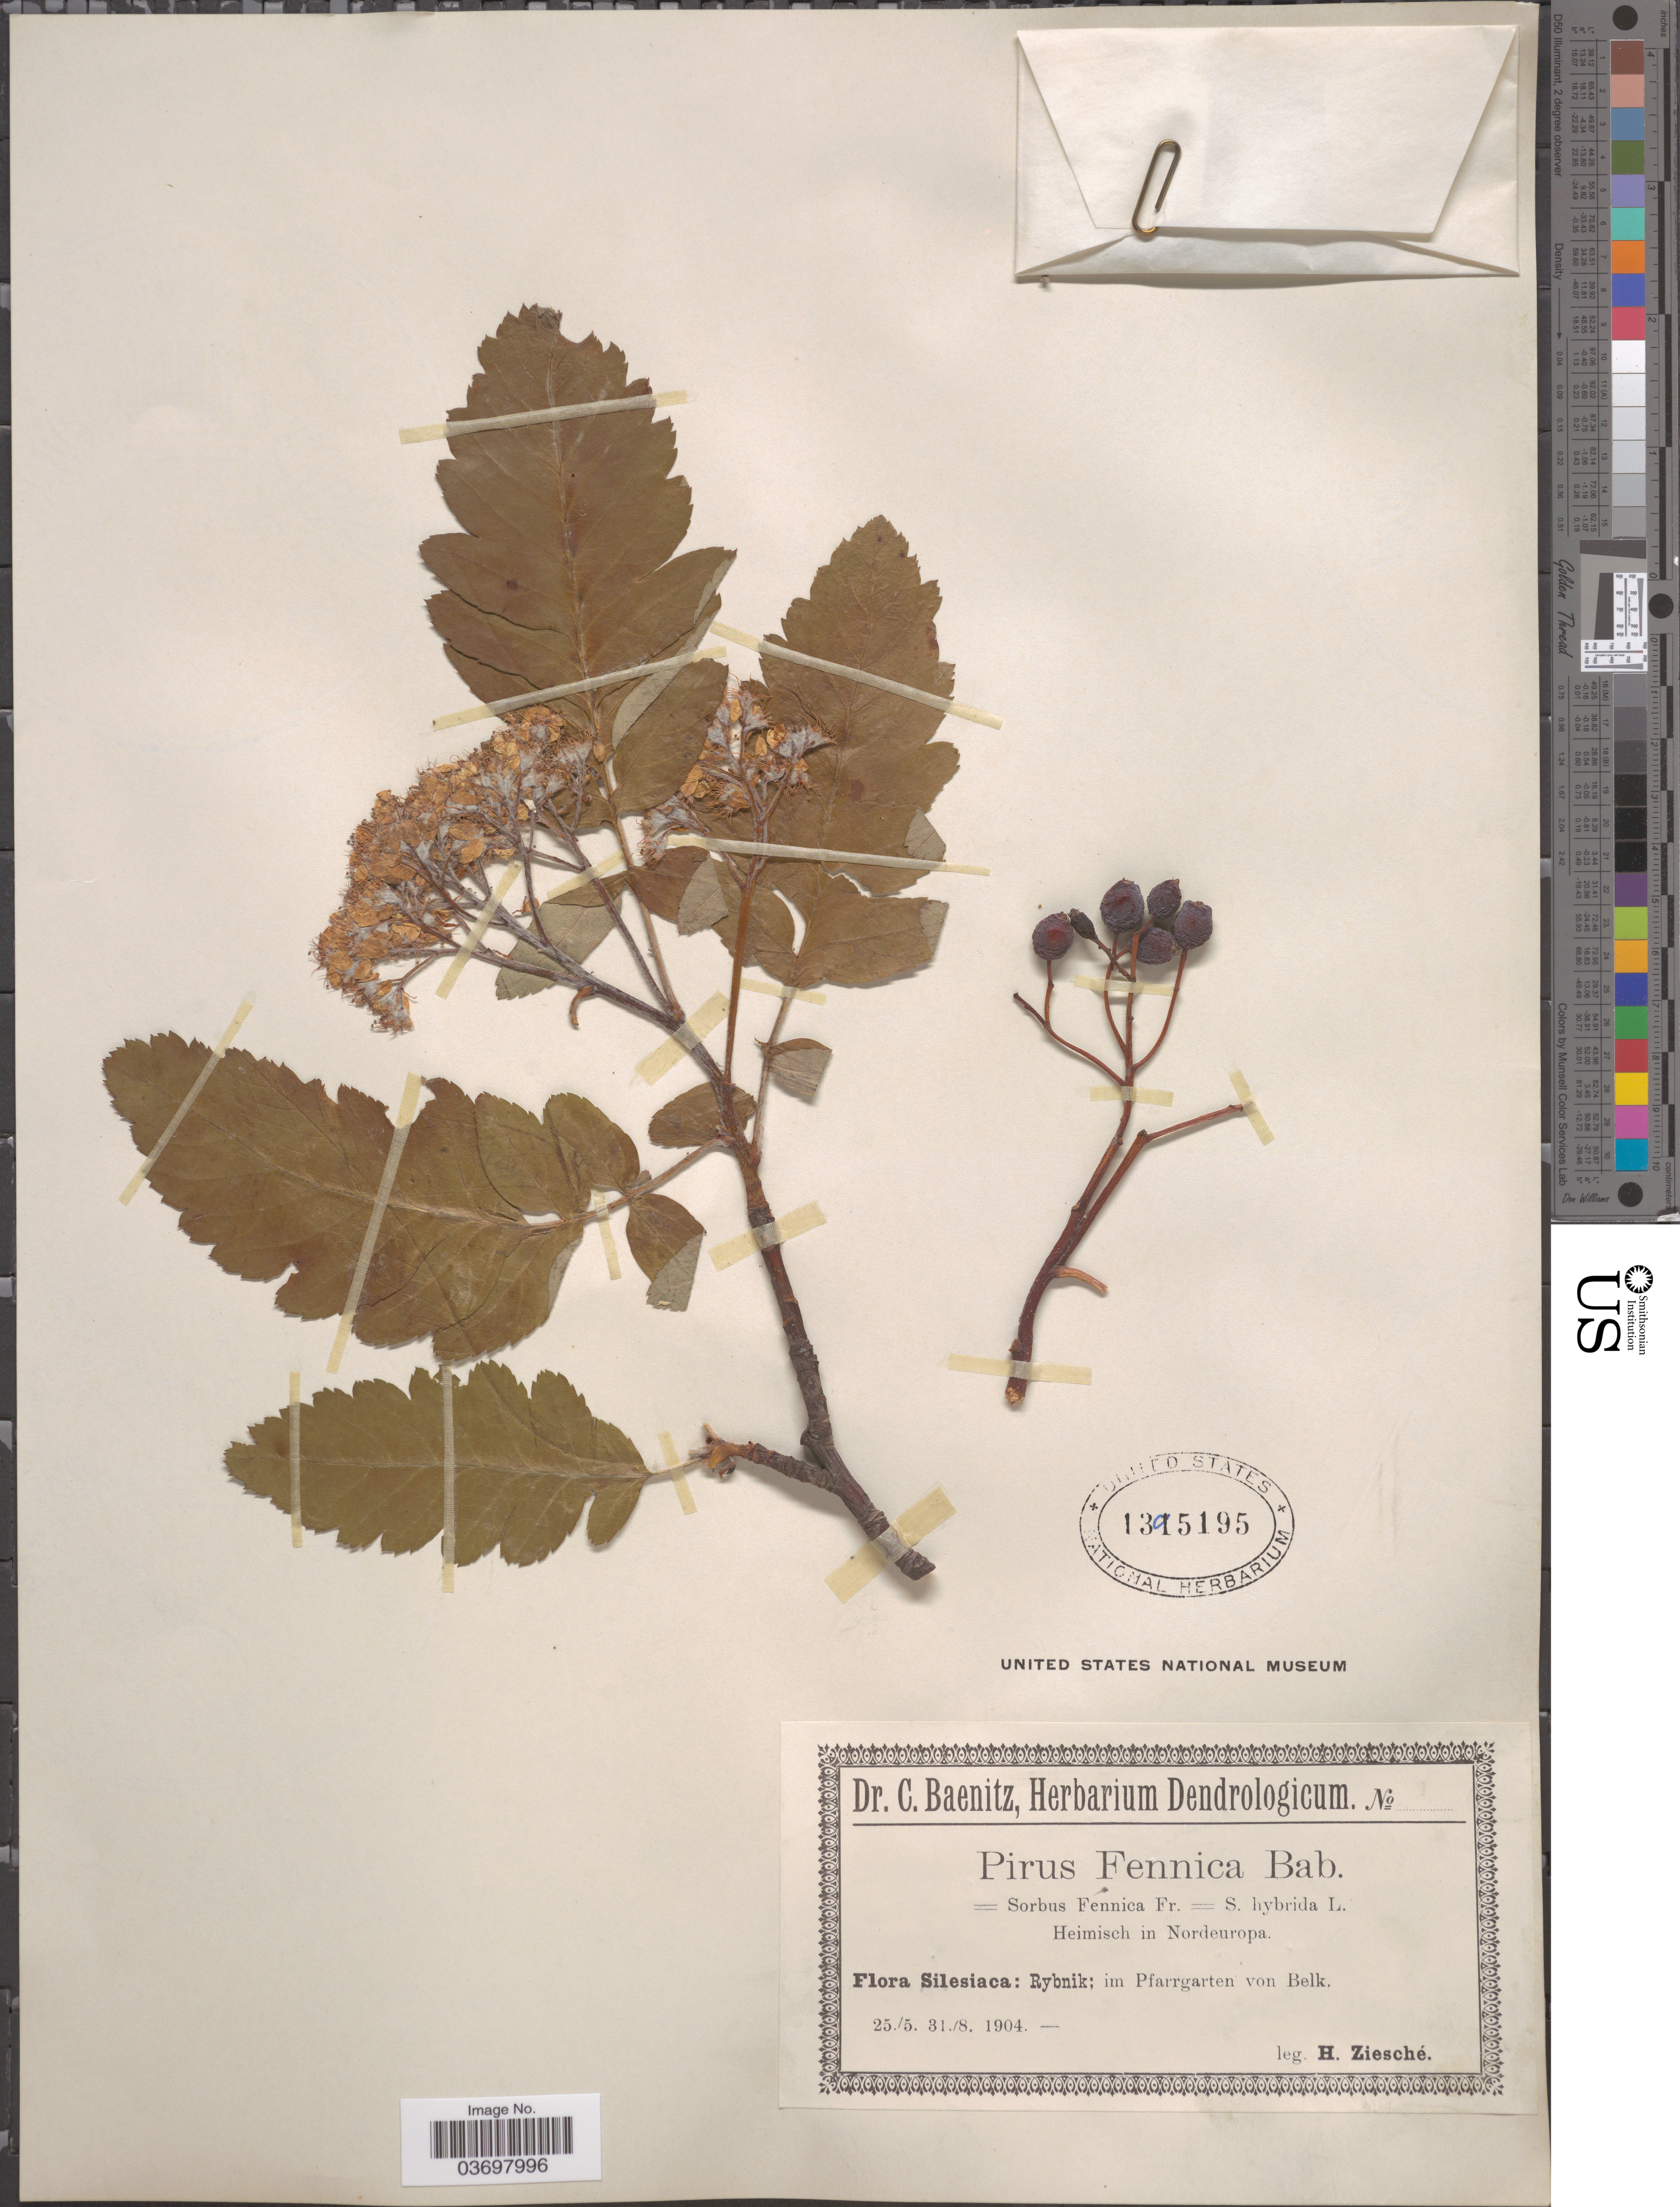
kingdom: Plantae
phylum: Tracheophyta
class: Magnoliopsida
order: Rosales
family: Rosaceae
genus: Sorbus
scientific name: Sorbus fennica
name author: (Kalm) Fr. a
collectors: H. Ziesché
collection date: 1904-05-25/1904-08-31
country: Poland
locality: Silesiaca: Rybnik; im Pfarrgarten von Belk.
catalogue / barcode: US 1395195